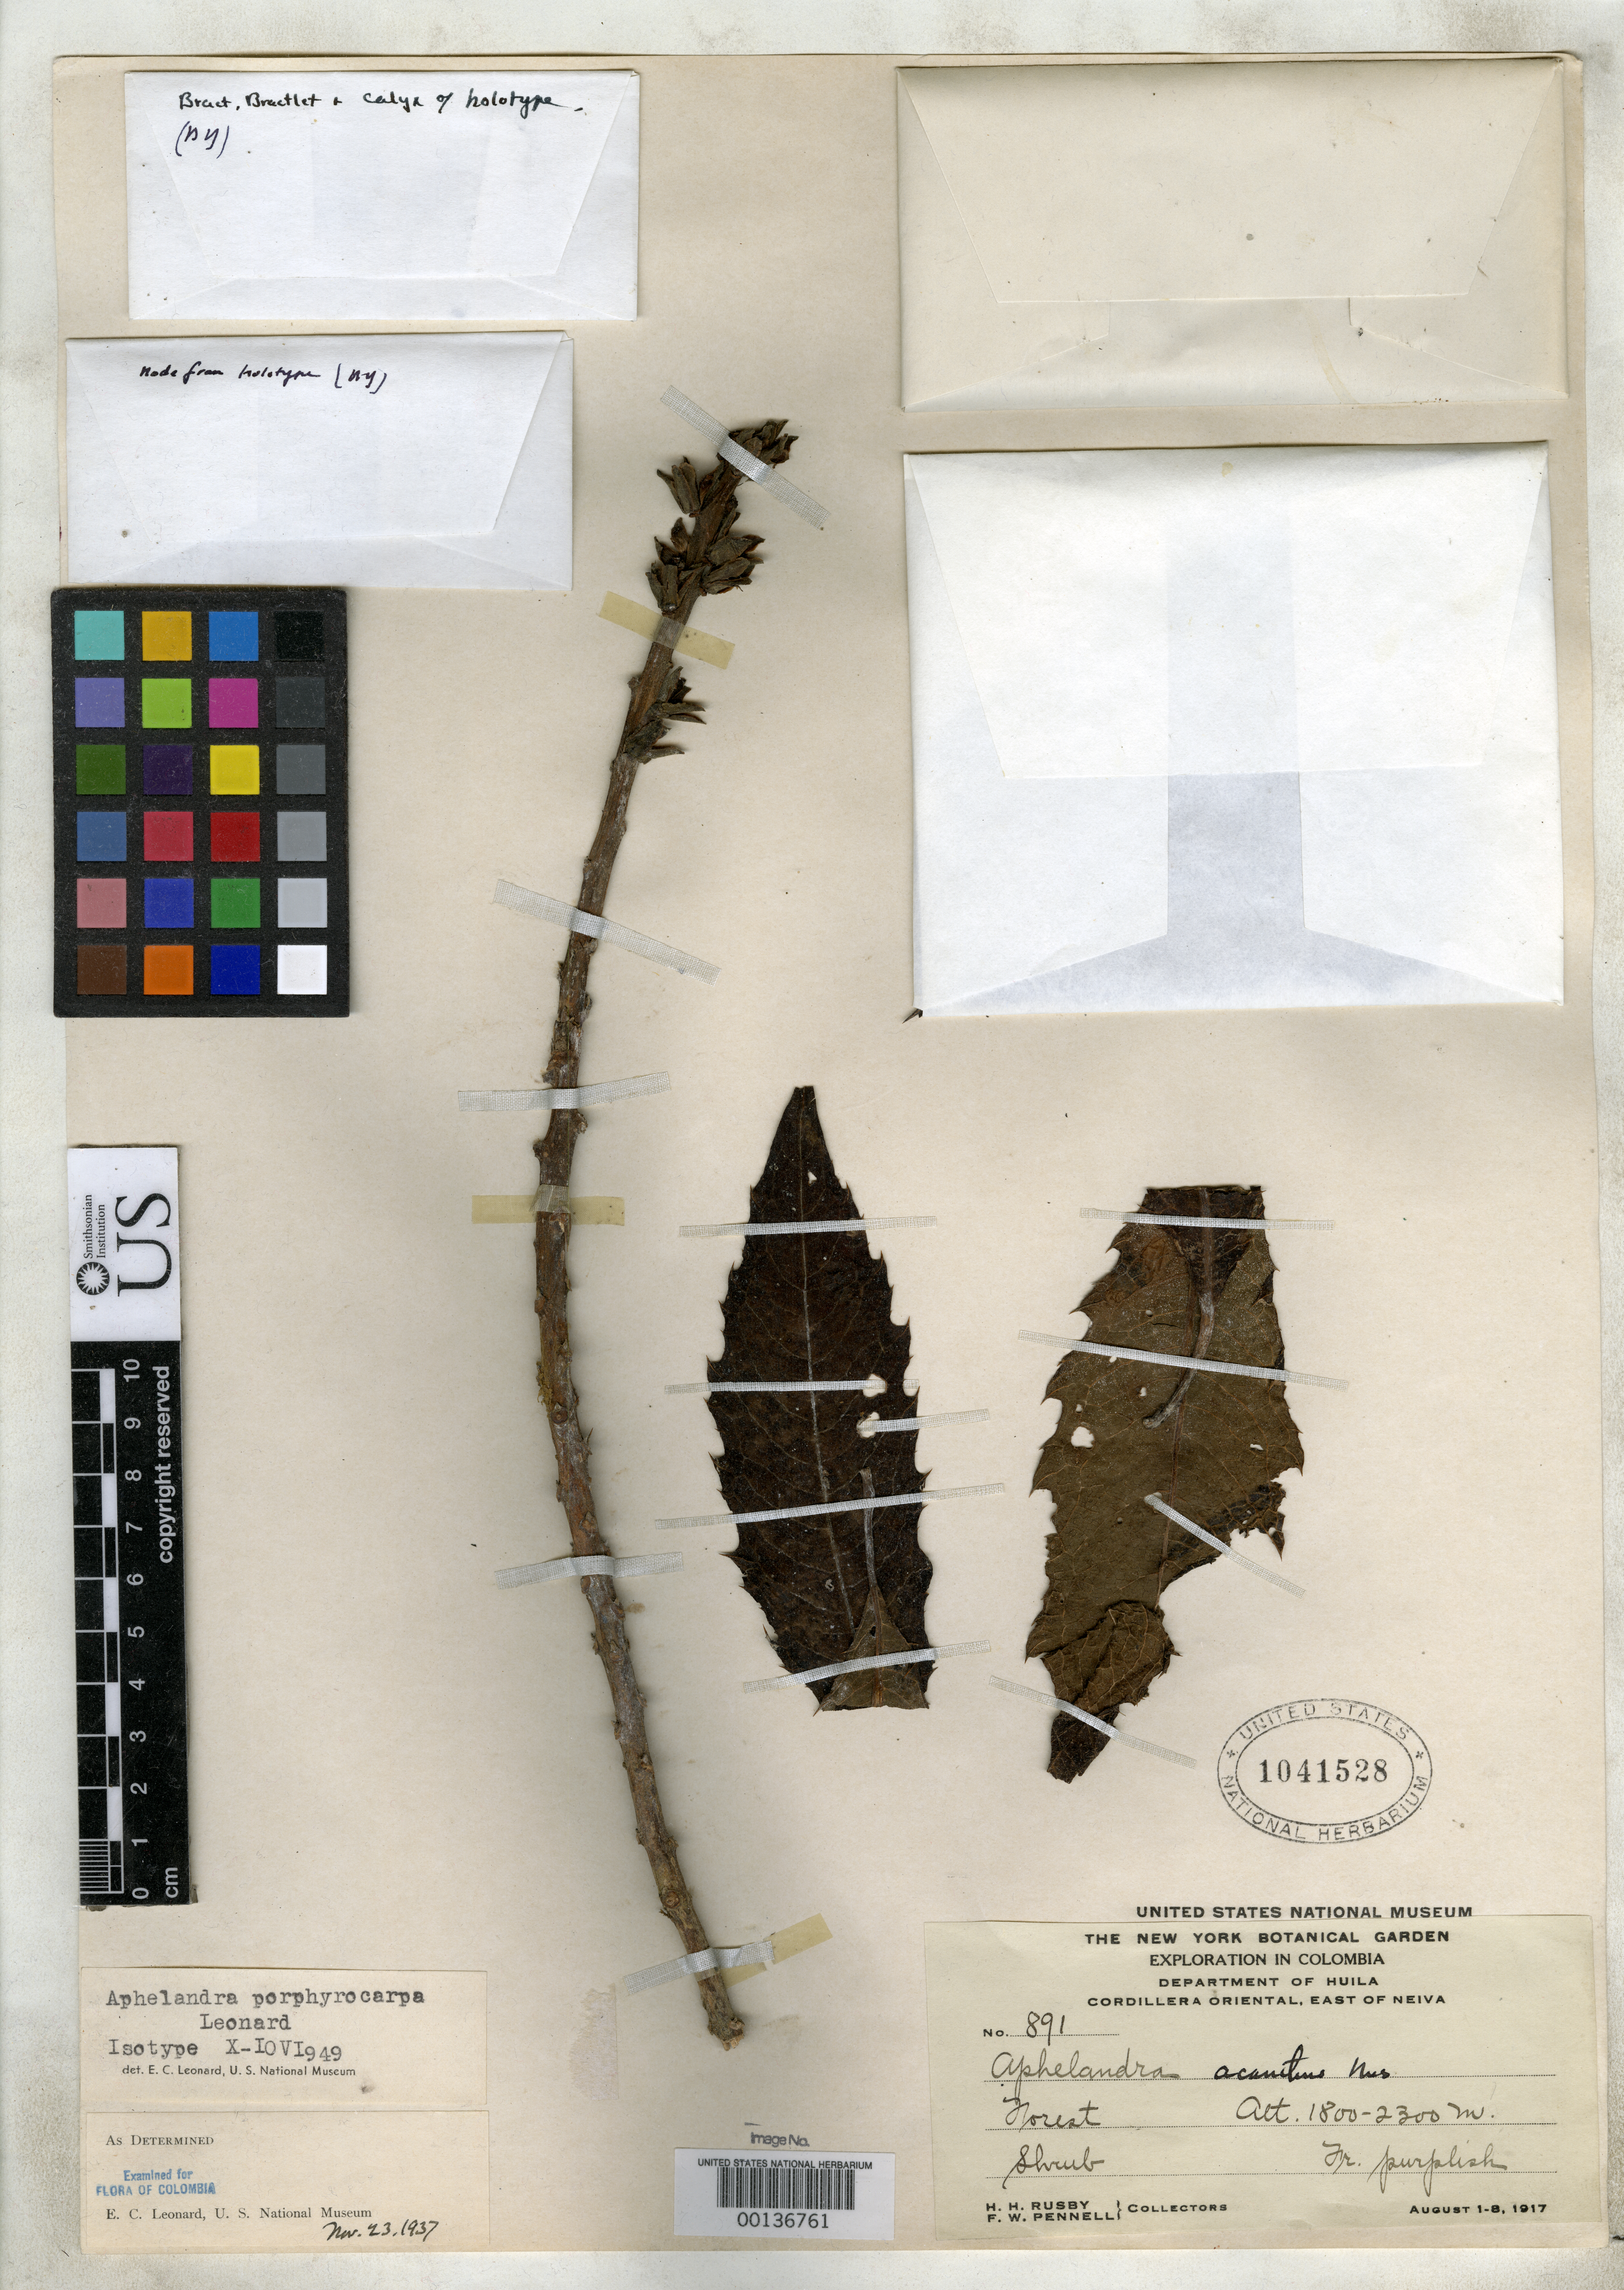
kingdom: Plantae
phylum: Tracheophyta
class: Magnoliopsida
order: Lamiales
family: Acanthaceae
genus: Aphelandra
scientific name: Aphelandra porphyrocarpa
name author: Leonard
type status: Isotype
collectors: H. H. Rusby & F. W. Pennell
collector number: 891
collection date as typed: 01 Aug 1947 to 08 Aug 1947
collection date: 1947-08-01/1947-08-08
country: Colombia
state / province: Huila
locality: E of Neiva.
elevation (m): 1800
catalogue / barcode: US 1041528